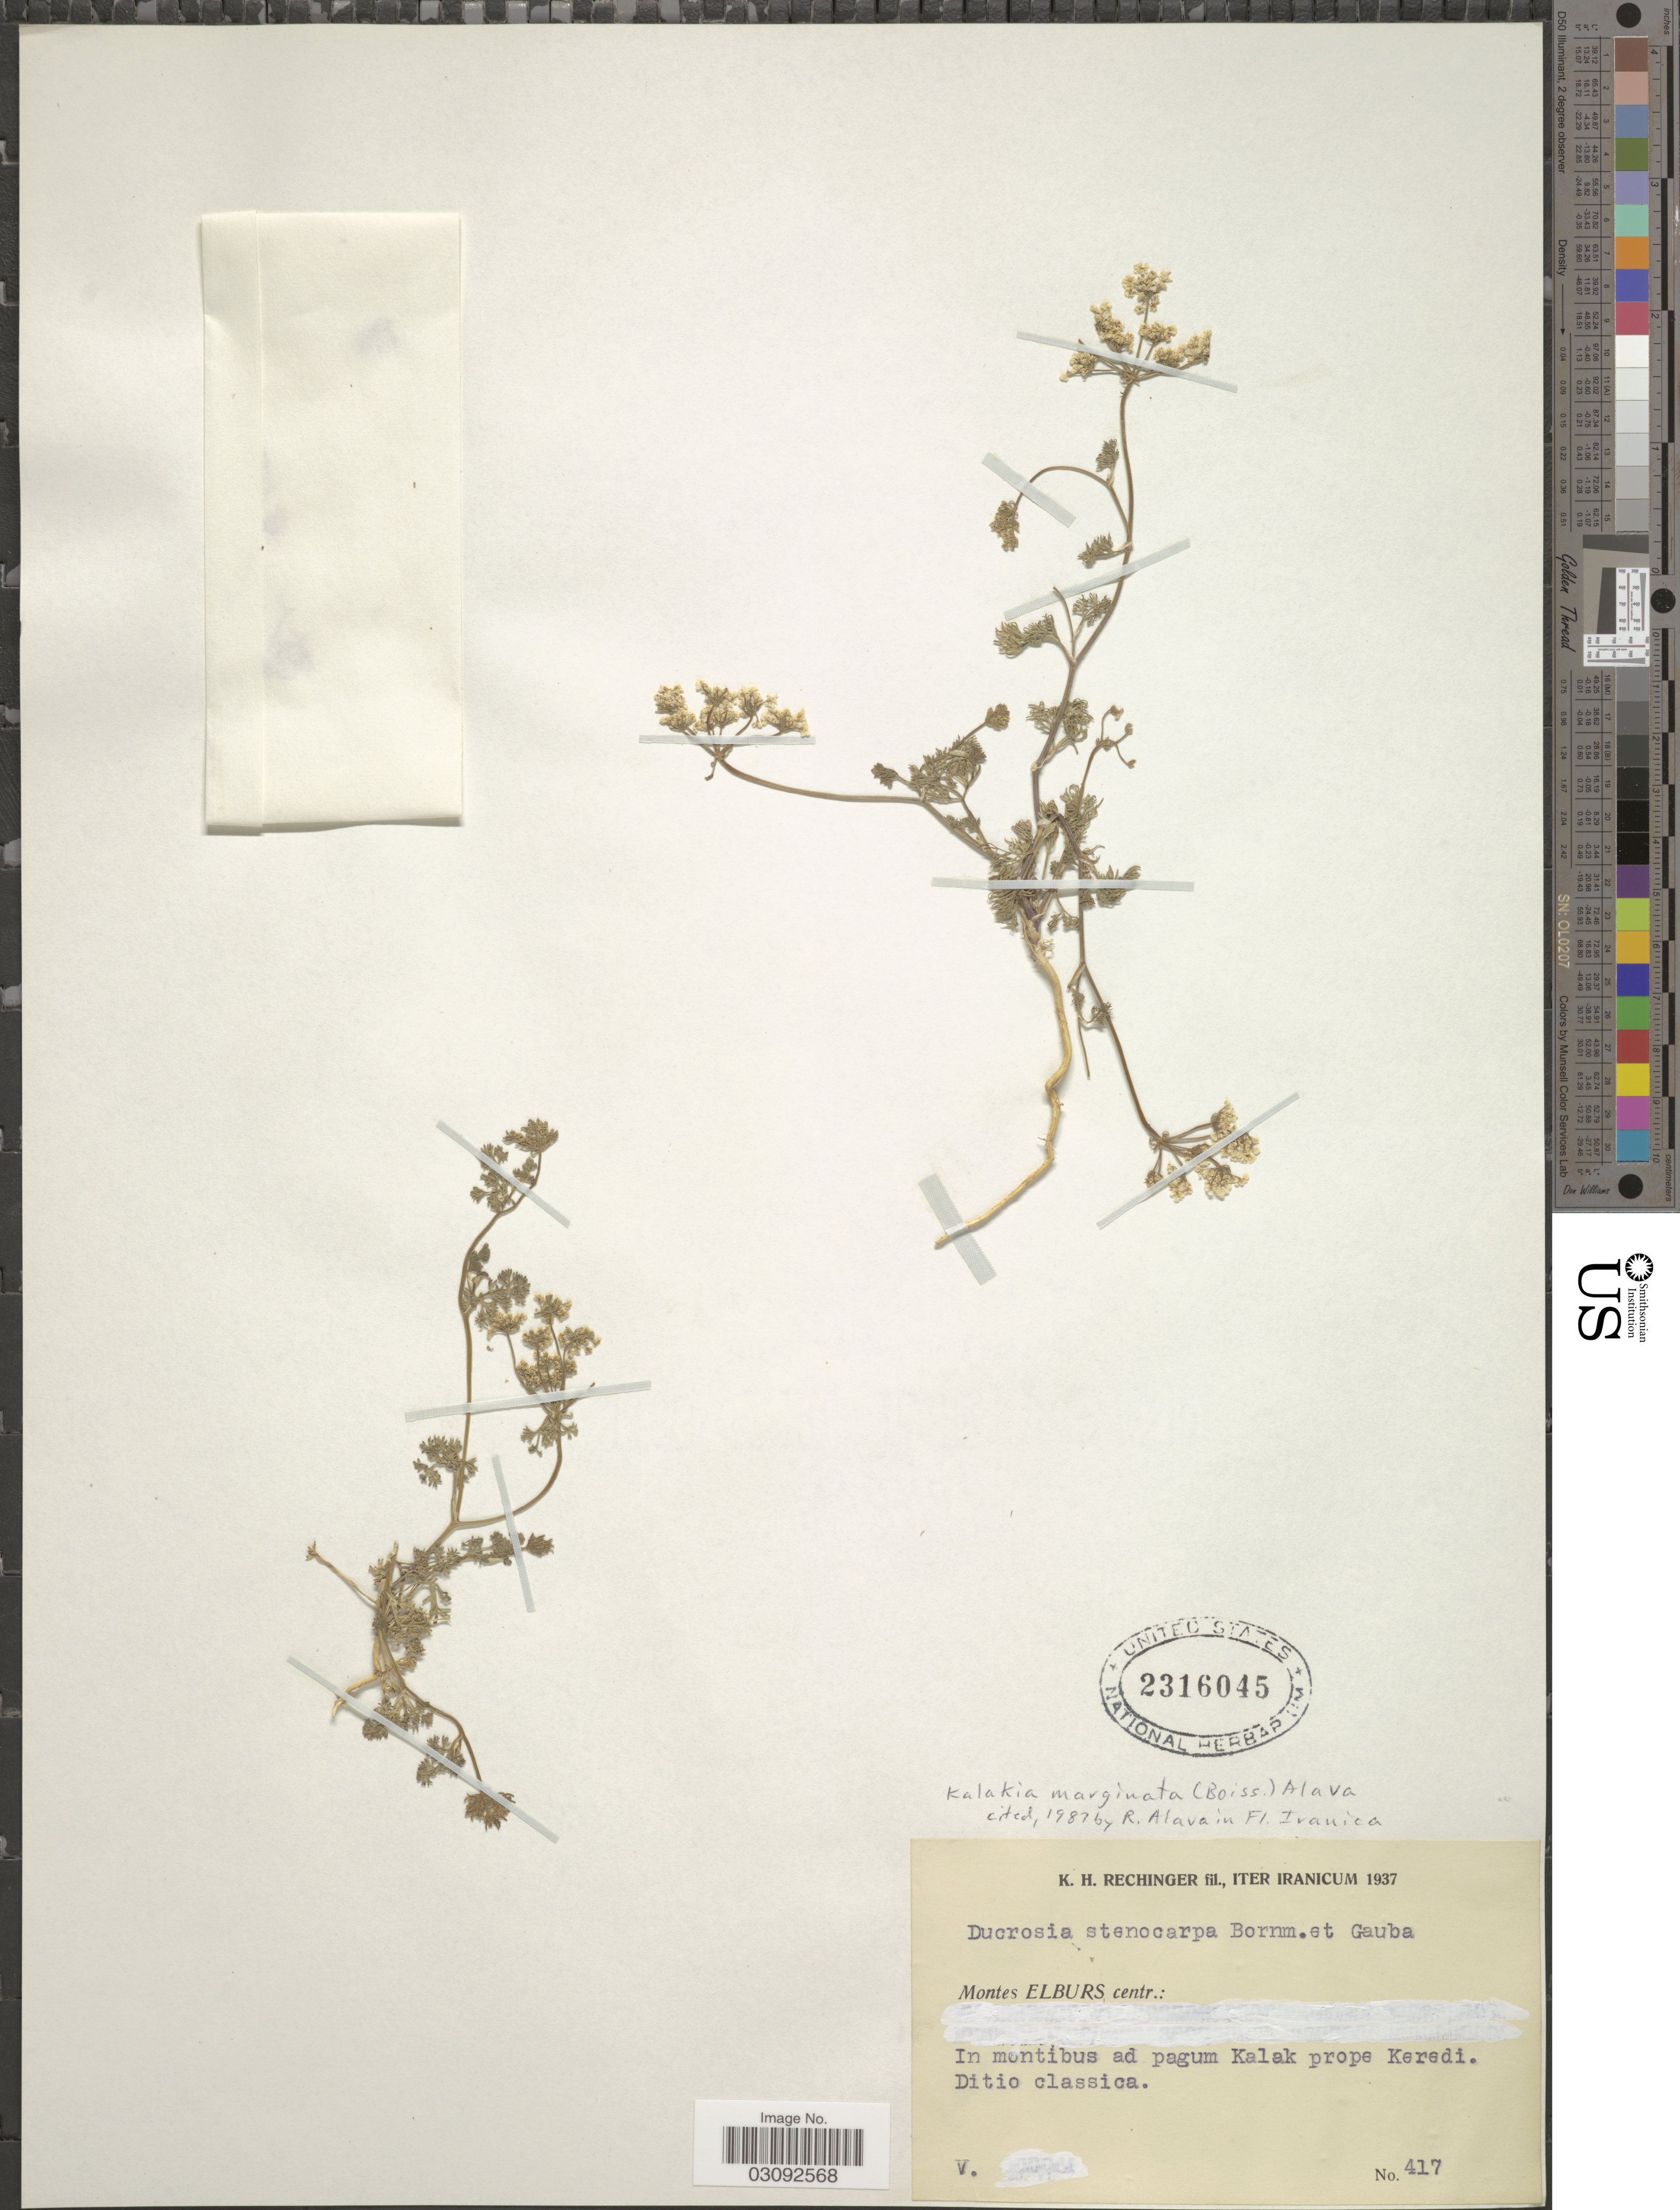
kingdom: Plantae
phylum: Tracheophyta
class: Magnoliopsida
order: Apiales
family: Apiaceae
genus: Kalakia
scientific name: Kalakia marginata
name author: (Boiss.) Alava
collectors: K. H. Rechinger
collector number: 417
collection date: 1937-05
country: Iran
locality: Montes Elburs centr.: In montibus ad pagum Kalak prope Keredi. Ditio classica.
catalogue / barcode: US 2316045